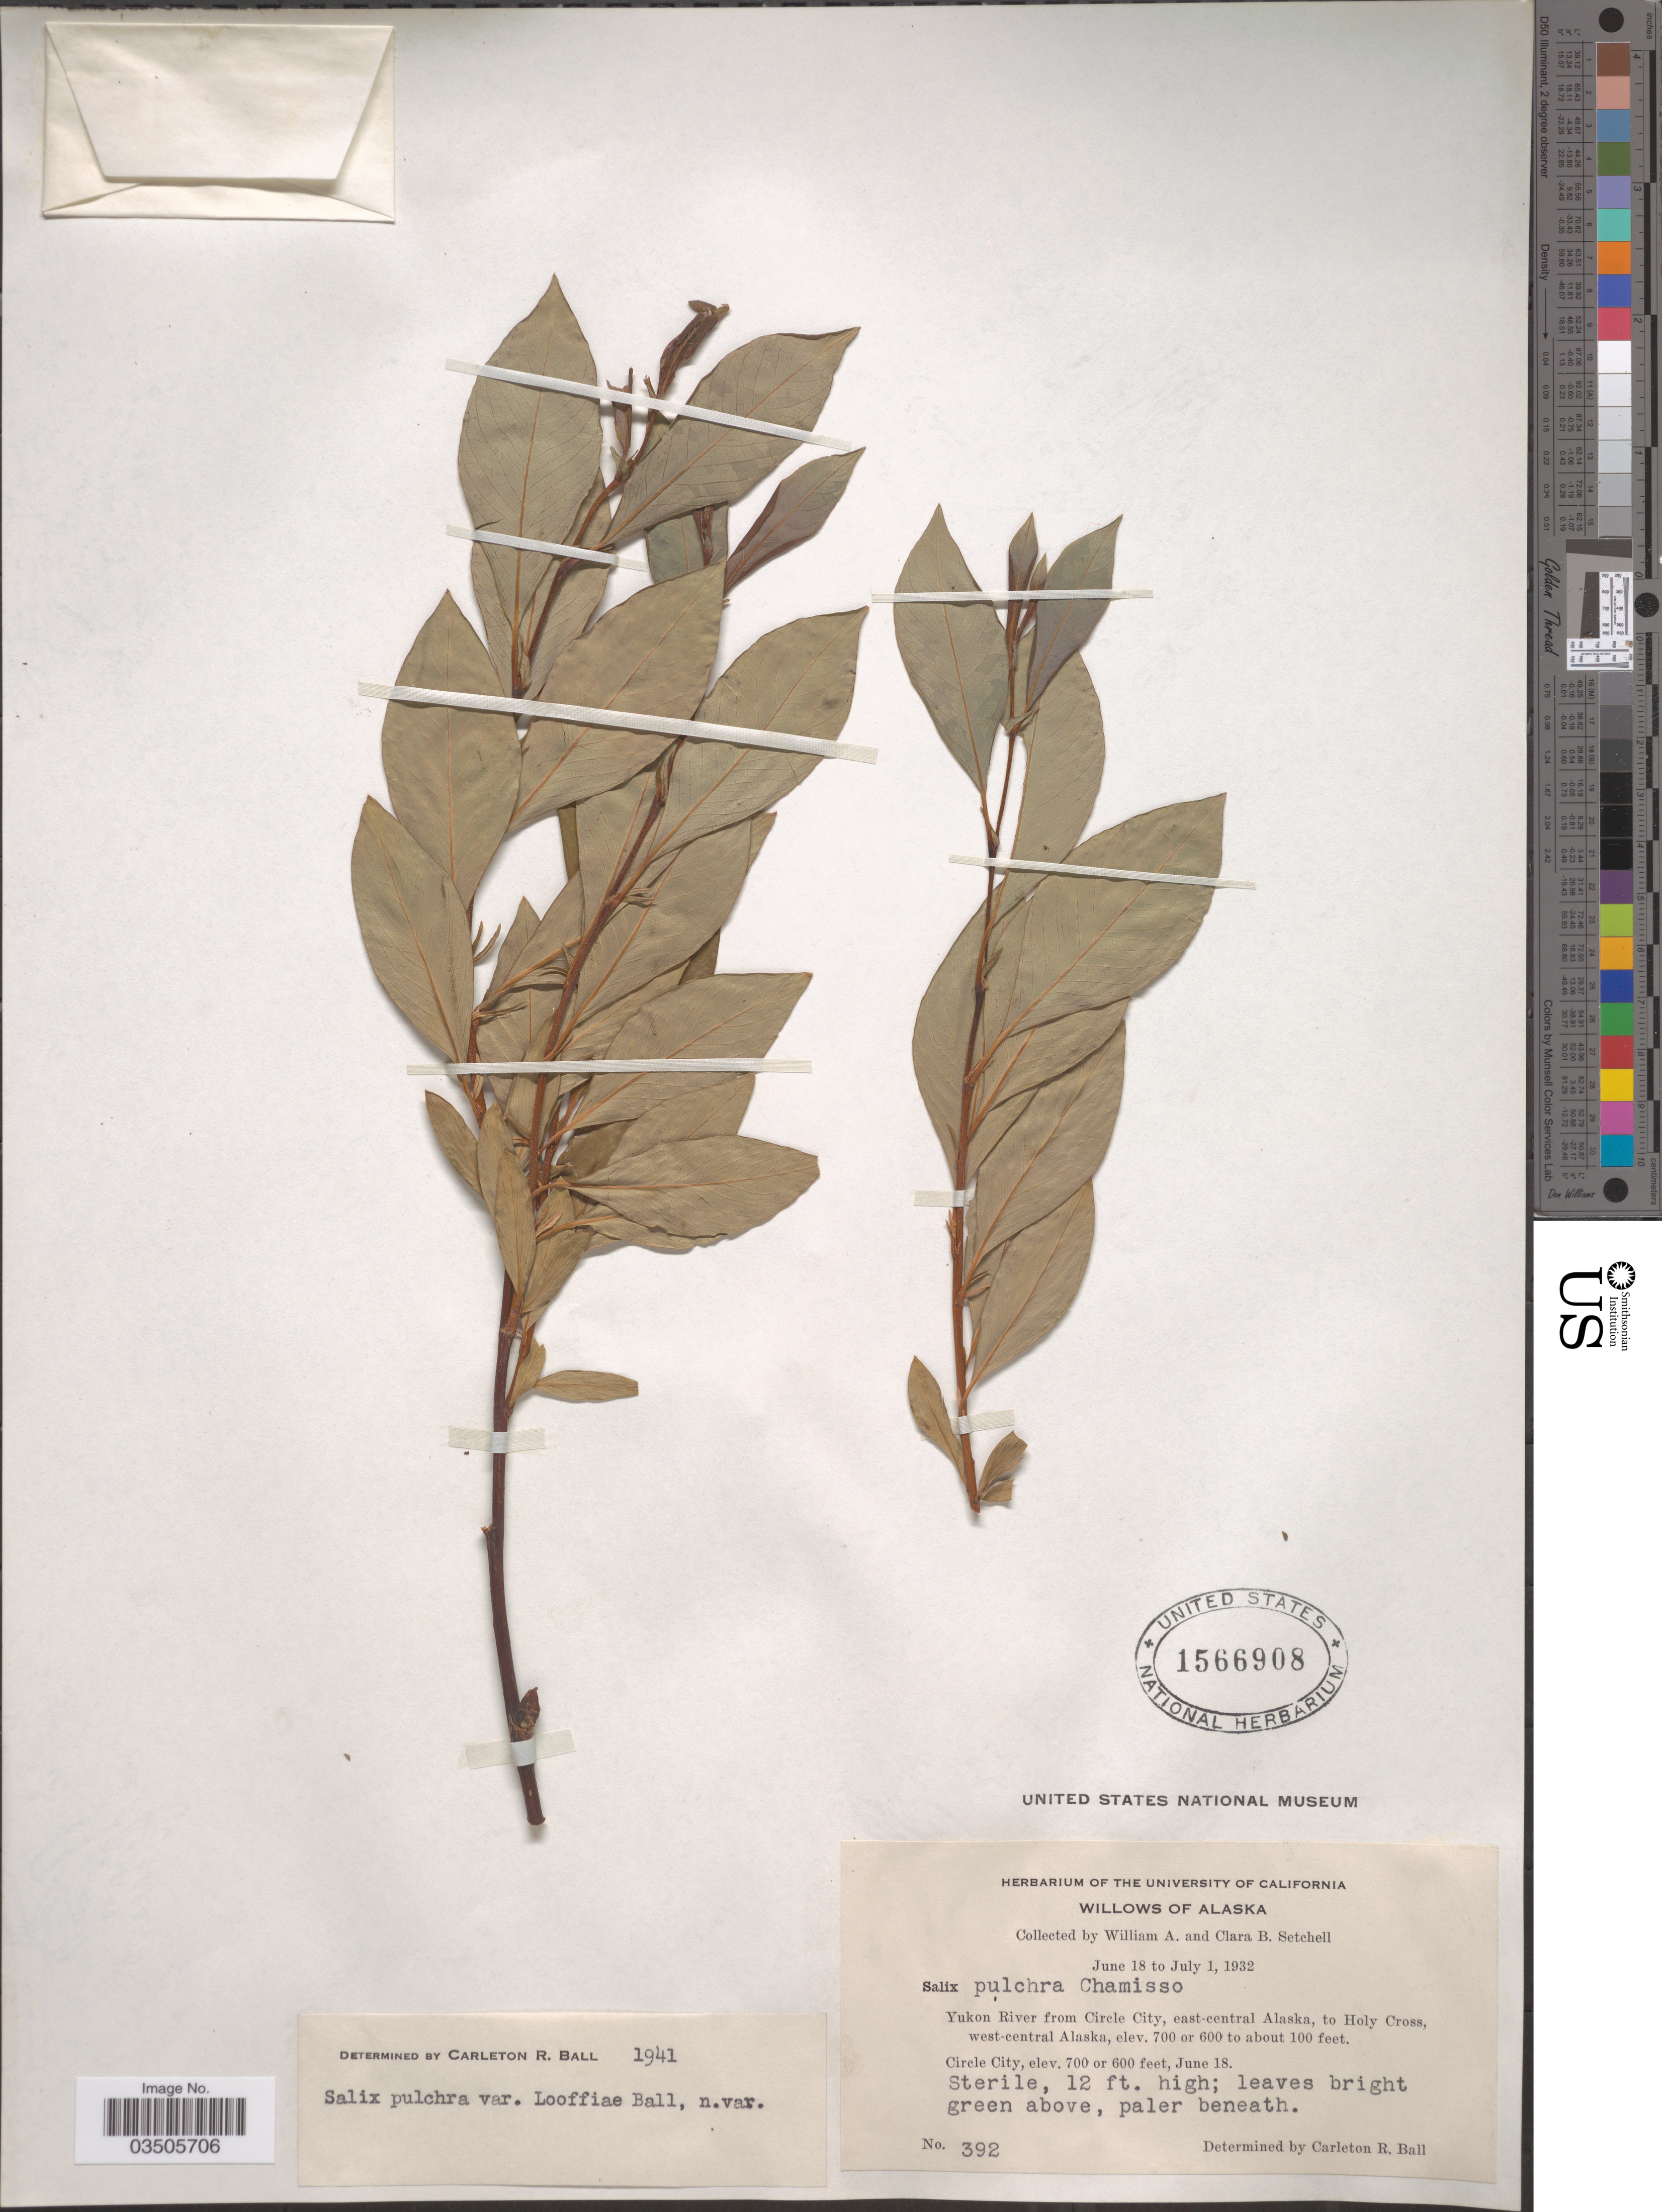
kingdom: Plantae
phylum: Tracheophyta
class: Magnoliopsida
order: Malpighiales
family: Salicaceae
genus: Salix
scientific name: Salix pulchra var. looffiae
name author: C.R. Ball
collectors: W. Setchell & C. B. Setchell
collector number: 392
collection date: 1932-06-18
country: United States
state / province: Alaska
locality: Yukon River from Circle City, east-central Alaska, to Holy Cross, west-central Alaska. Circle City.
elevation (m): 30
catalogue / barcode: US 1566908